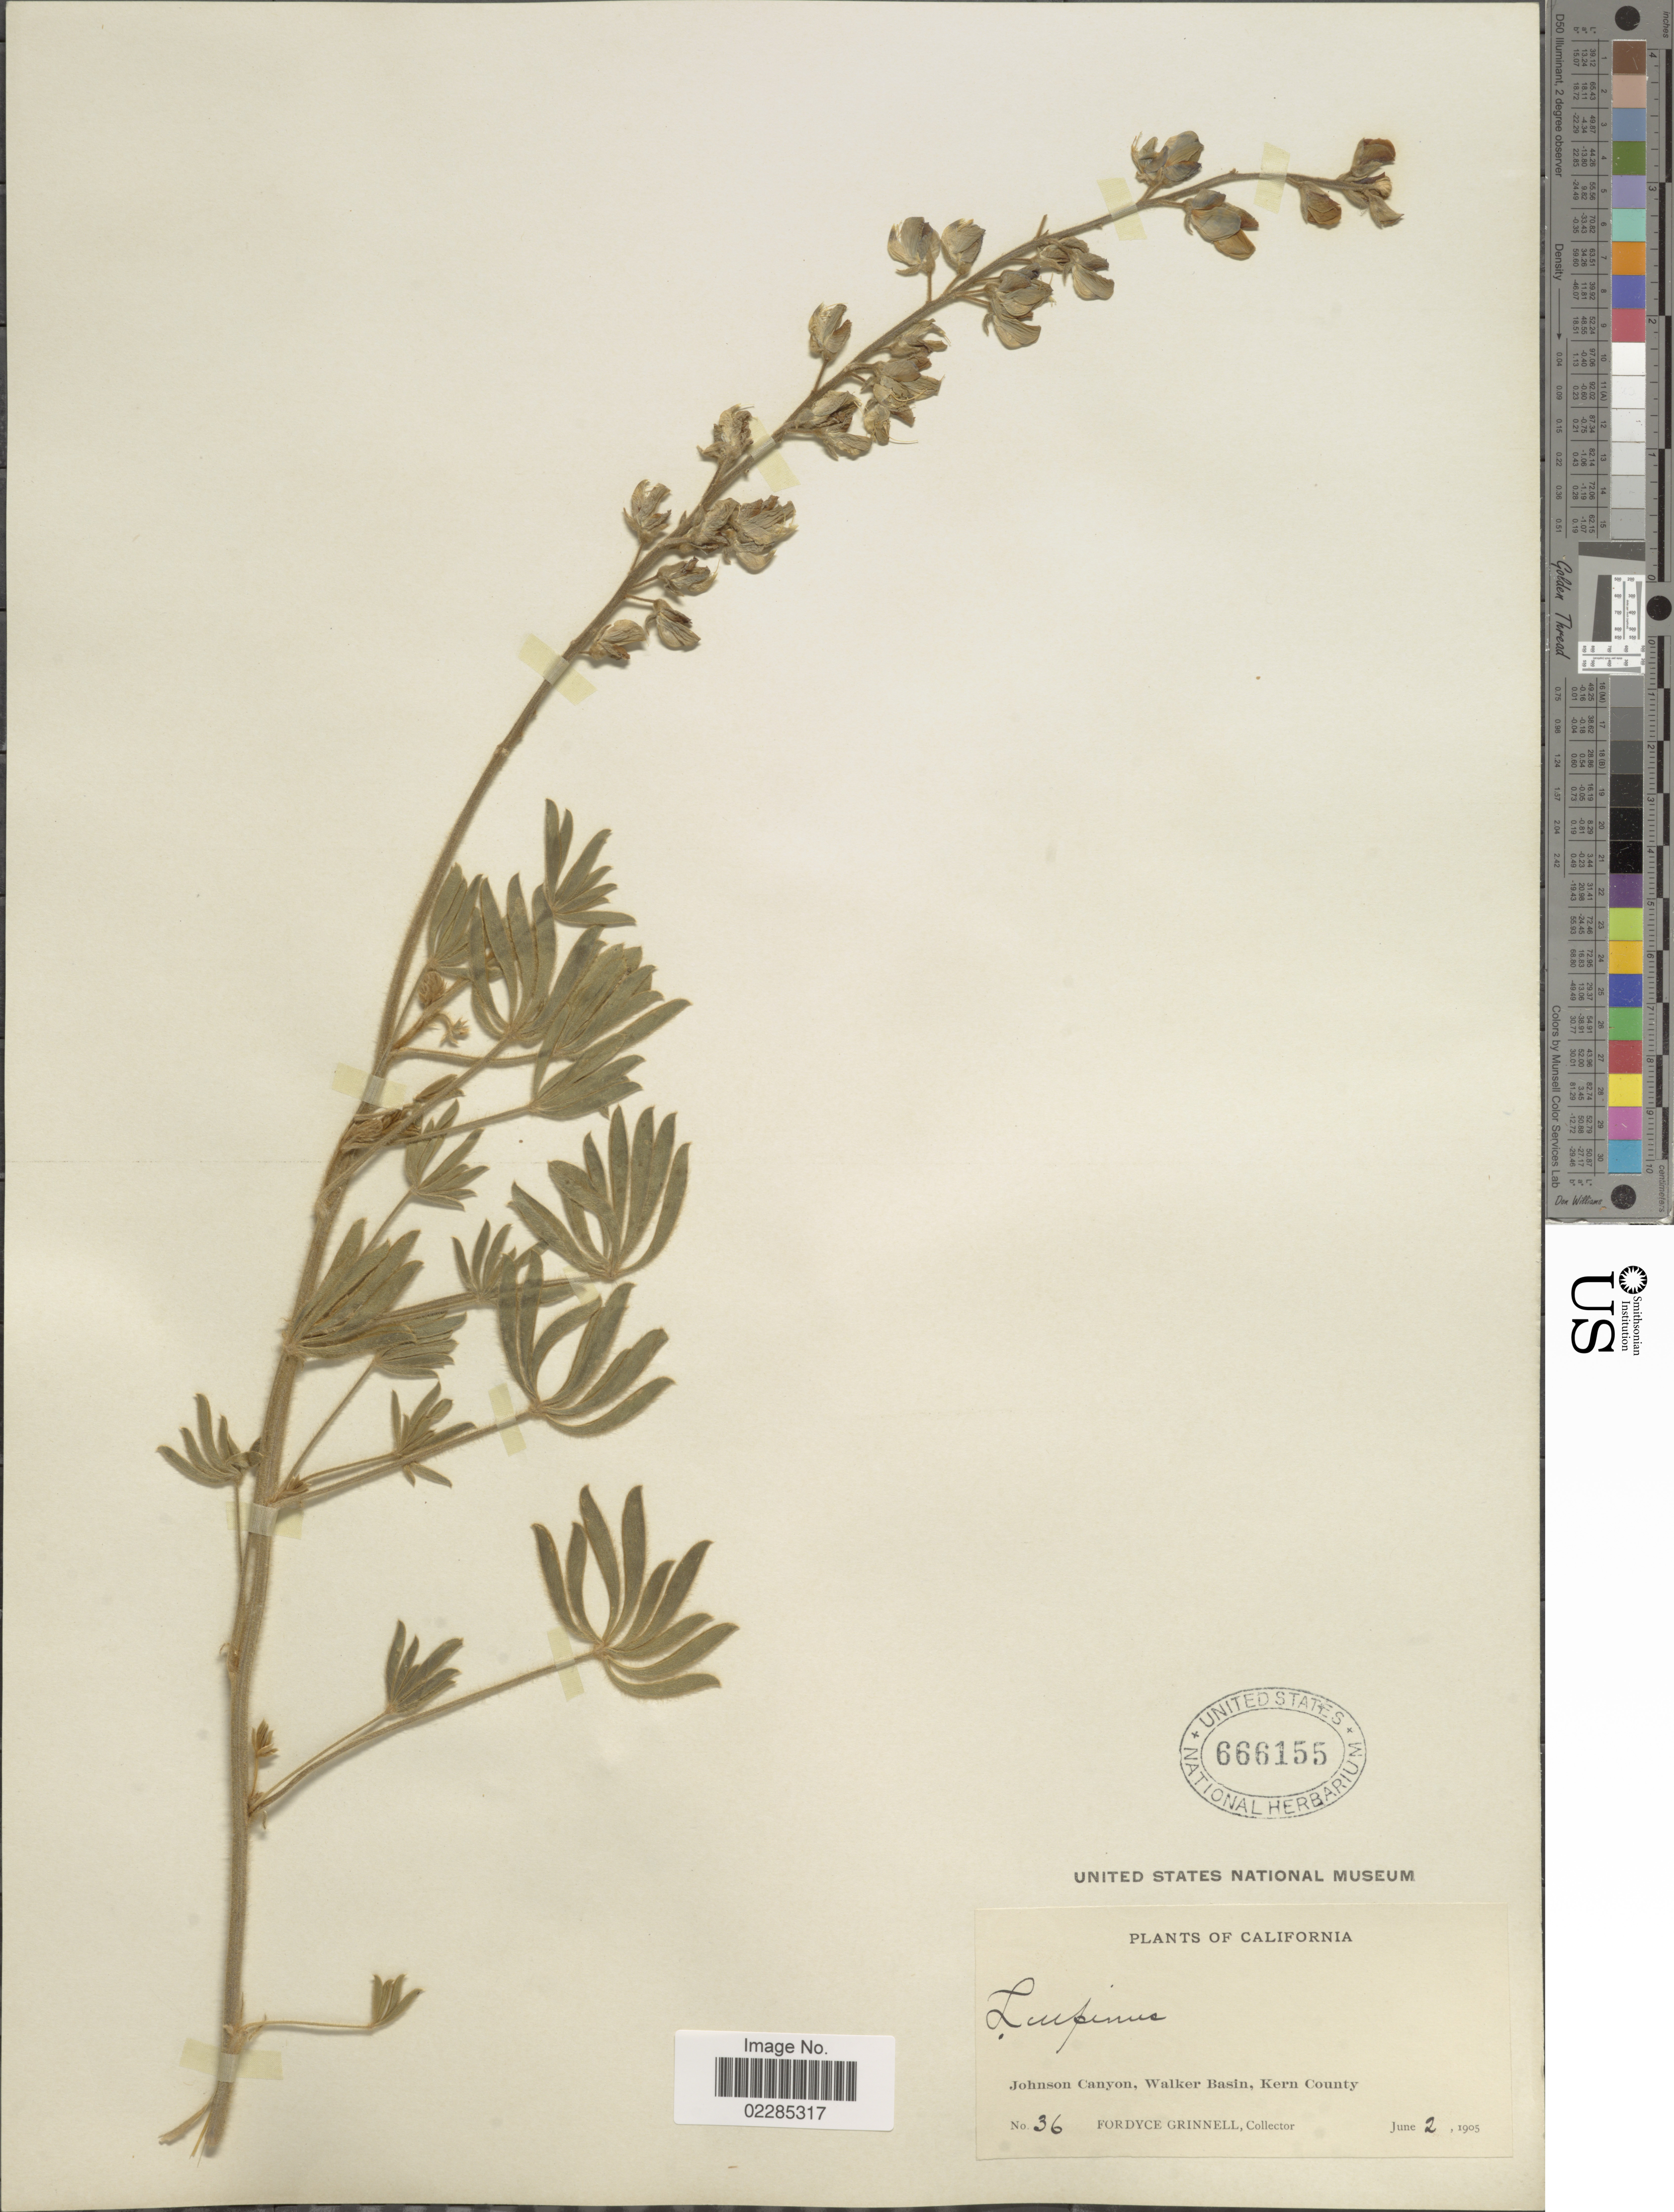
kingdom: Plantae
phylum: Tracheophyta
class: Magnoliopsida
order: Fabales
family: Fabaceae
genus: Lupinus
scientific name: Lupinus formosus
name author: Greene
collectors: F. Grinnell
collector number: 36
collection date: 1905-06-02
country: United States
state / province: California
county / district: Kern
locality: Johnson Canyon, Walker Basin, Kern County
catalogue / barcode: US 666155